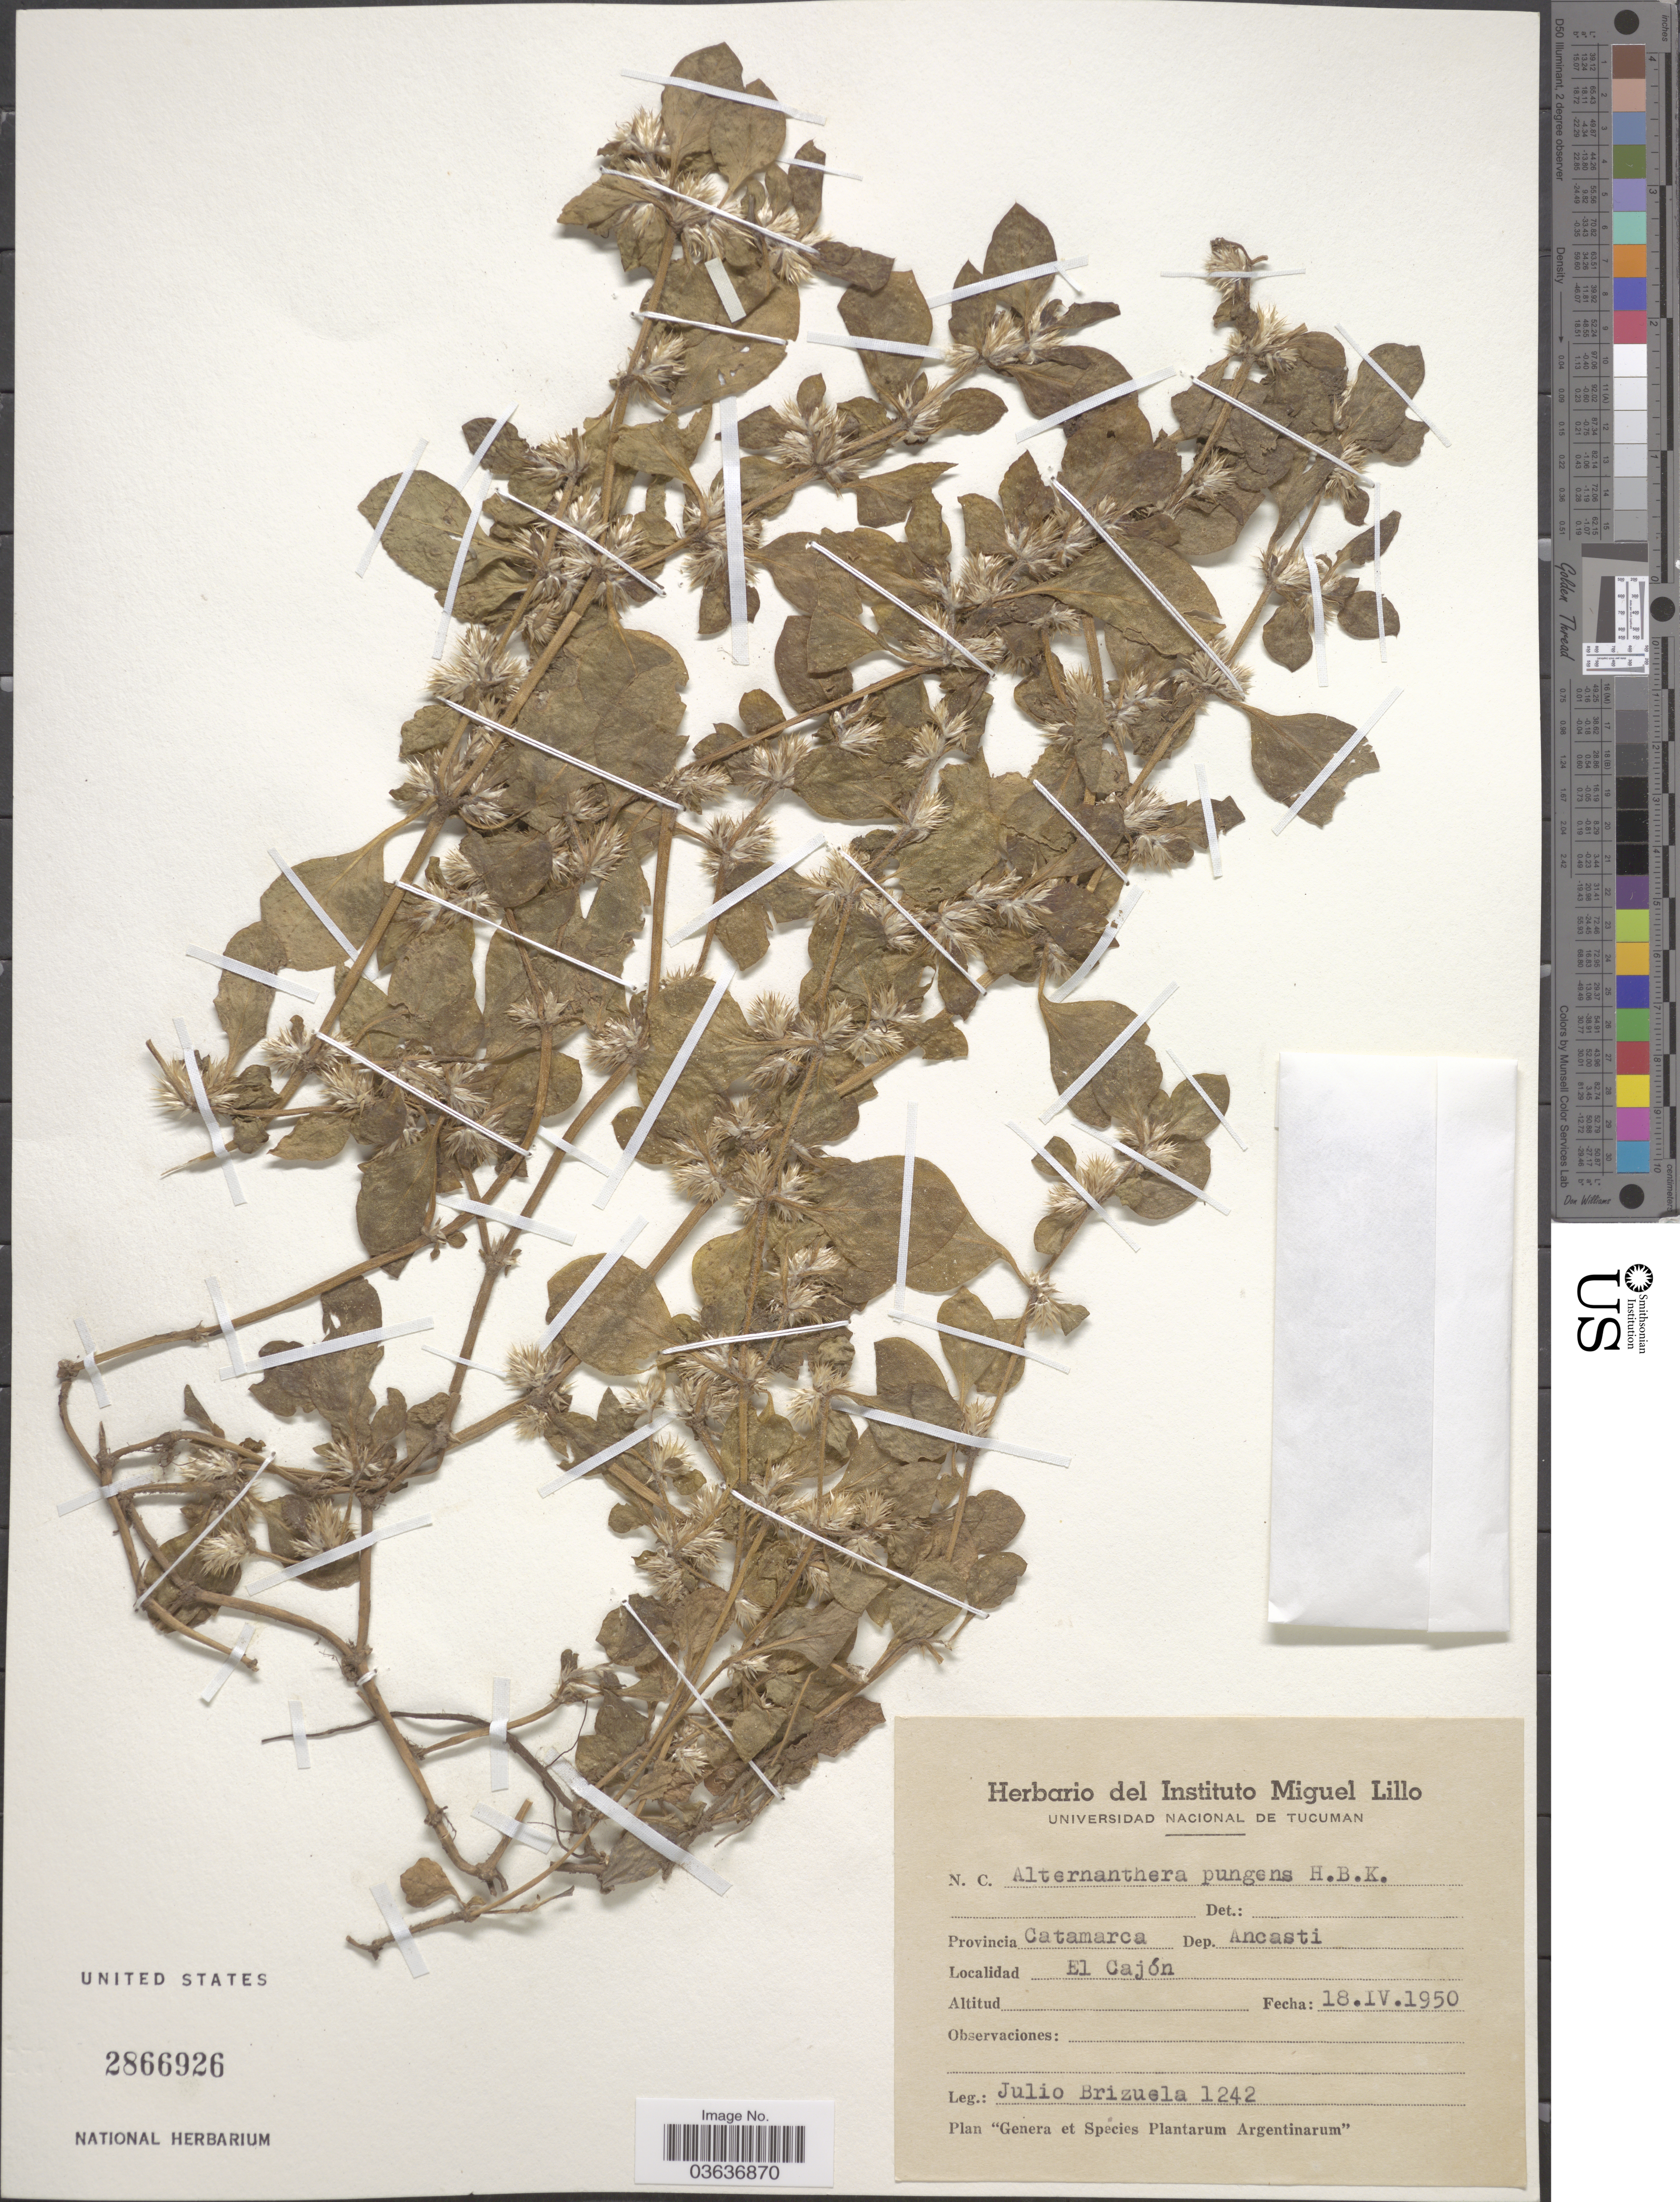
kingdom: Plantae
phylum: Tracheophyta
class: Magnoliopsida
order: Caryophyllales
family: Amaranthaceae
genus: Alternanthera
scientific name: Alternanthera pungens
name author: Kunth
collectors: J. Brizuela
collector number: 1242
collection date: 1950-04-18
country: Argentina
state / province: Catamarca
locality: Dep. Ancasti. El Cajón.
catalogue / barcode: US 2866926